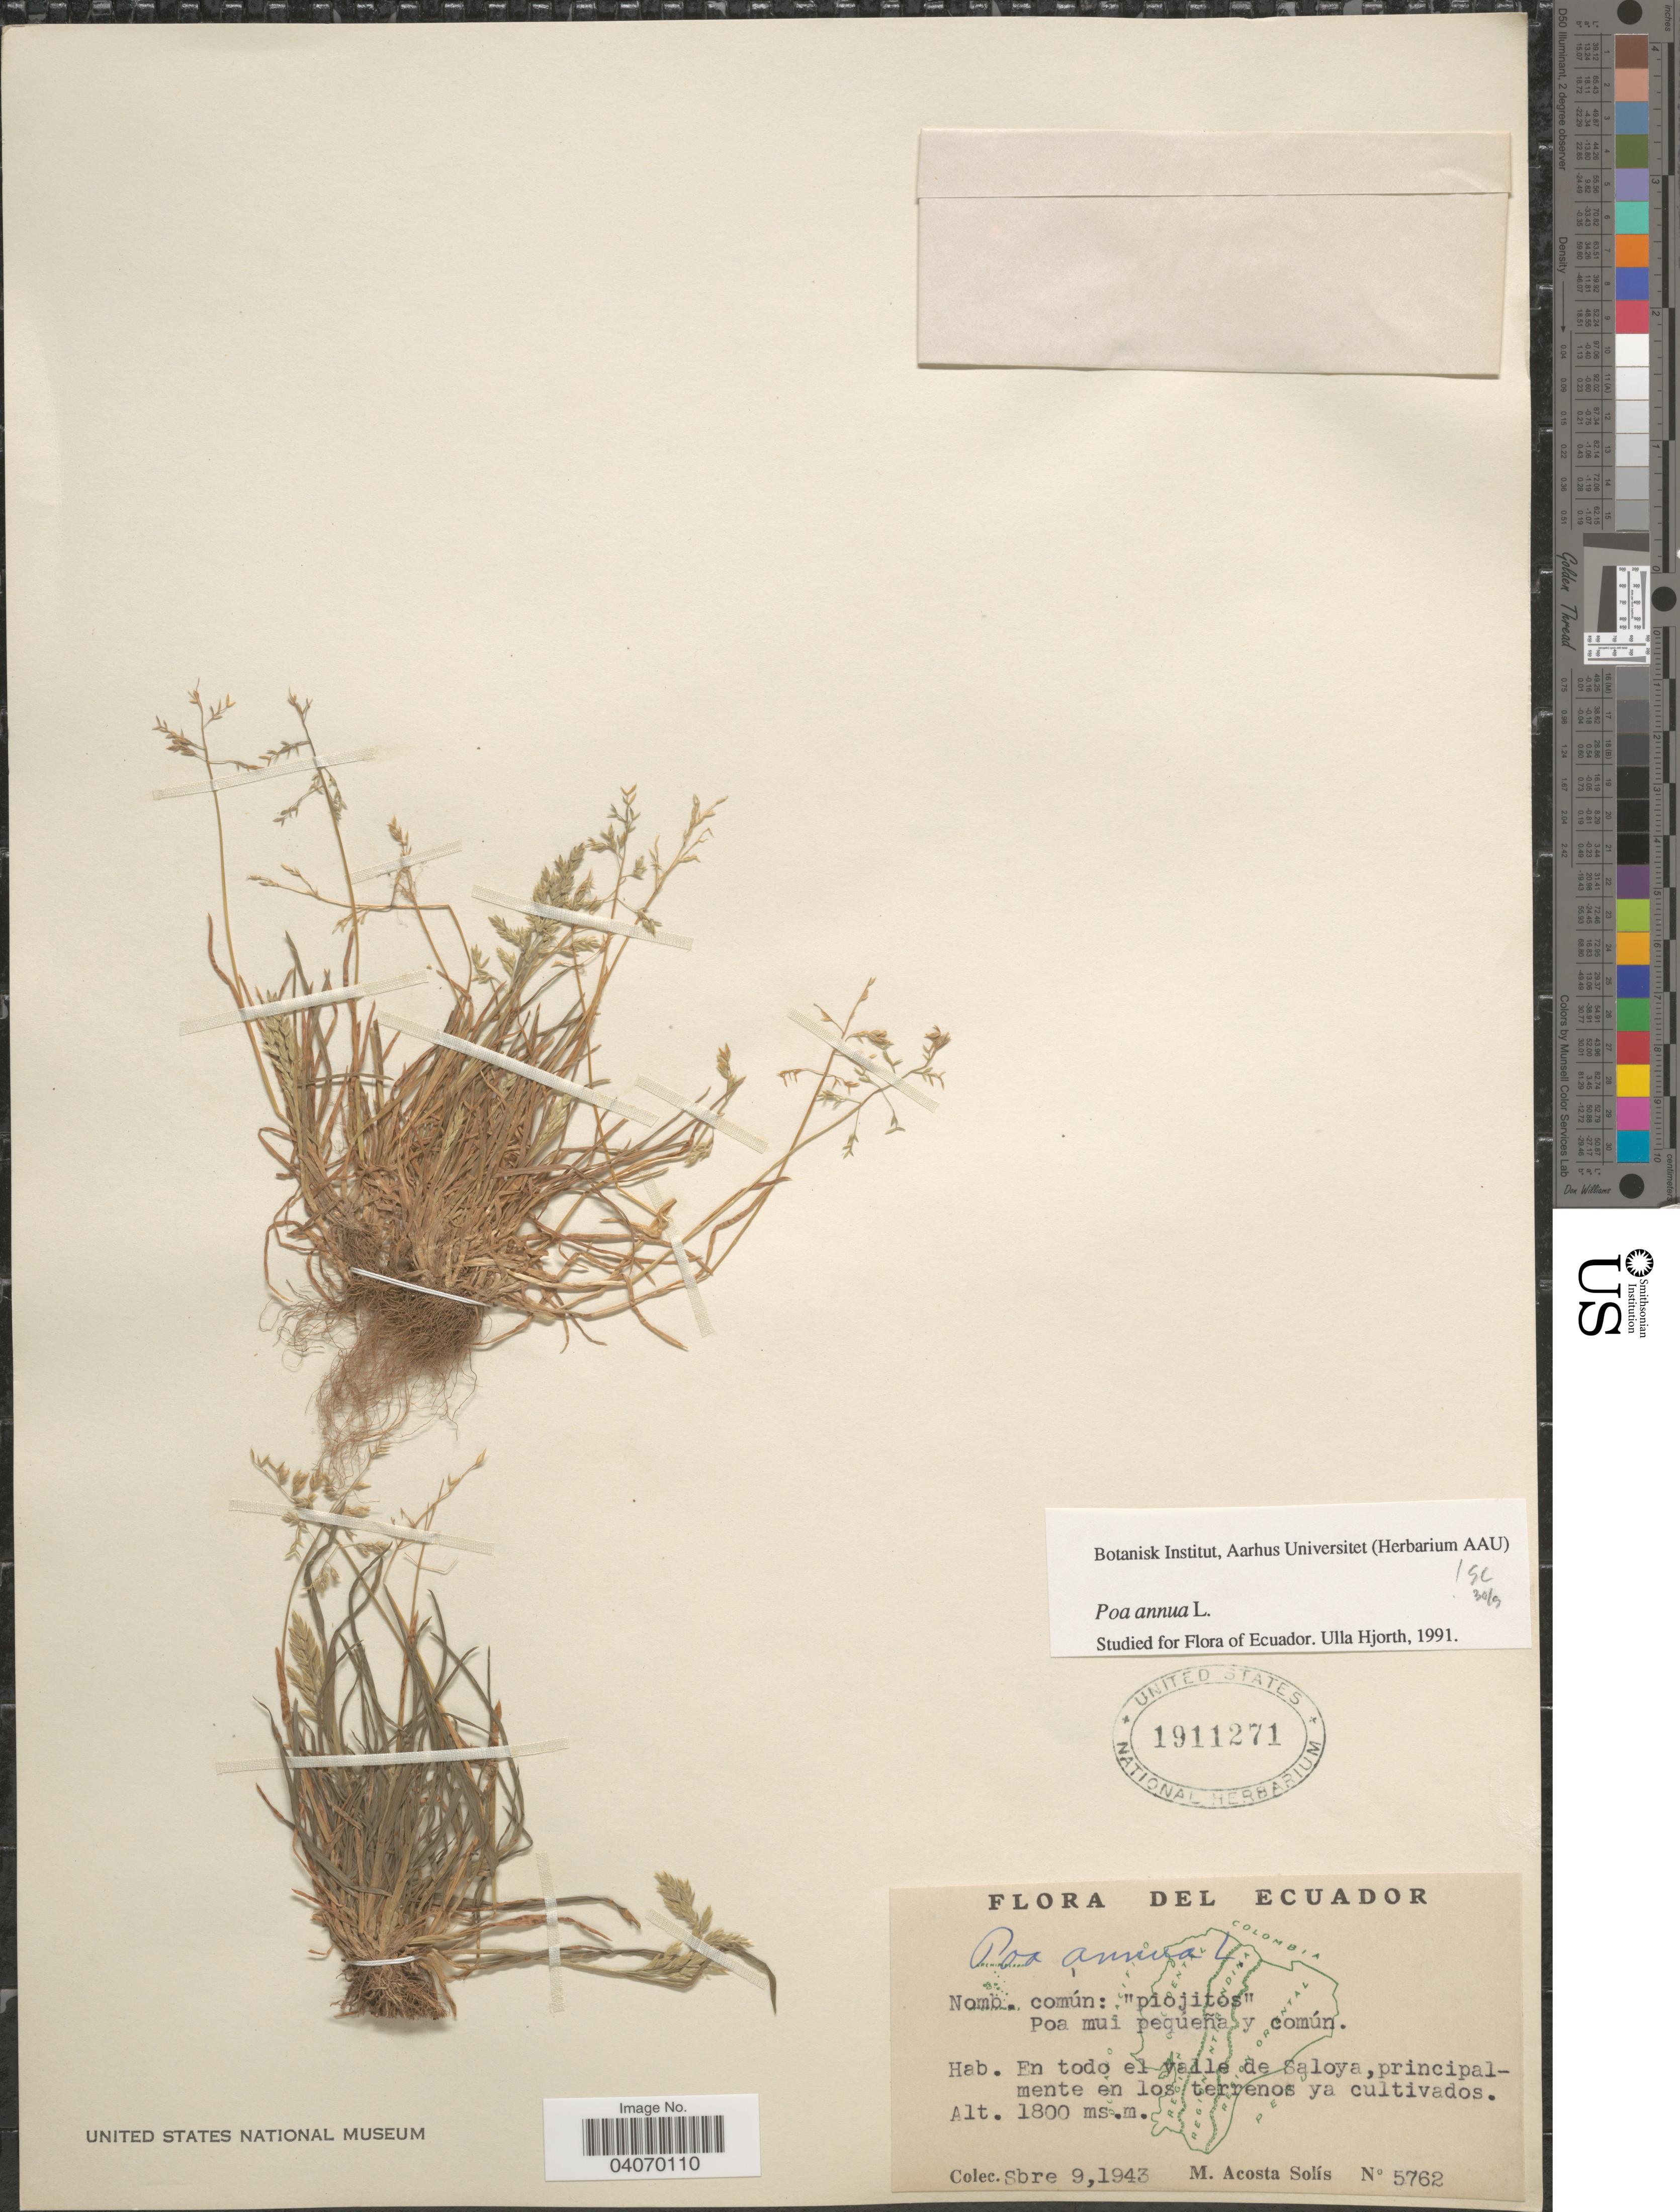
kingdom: Plantae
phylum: Tracheophyta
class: Liliopsida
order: Poales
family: Poaceae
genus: Poa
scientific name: Poa annua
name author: L.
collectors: M. Acosta Solis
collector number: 5762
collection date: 1943-09-09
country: Ecuador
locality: En todo el valle de Saloya, principalmente en los terrenos ya cultivados.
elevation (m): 1800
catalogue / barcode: US 1911271